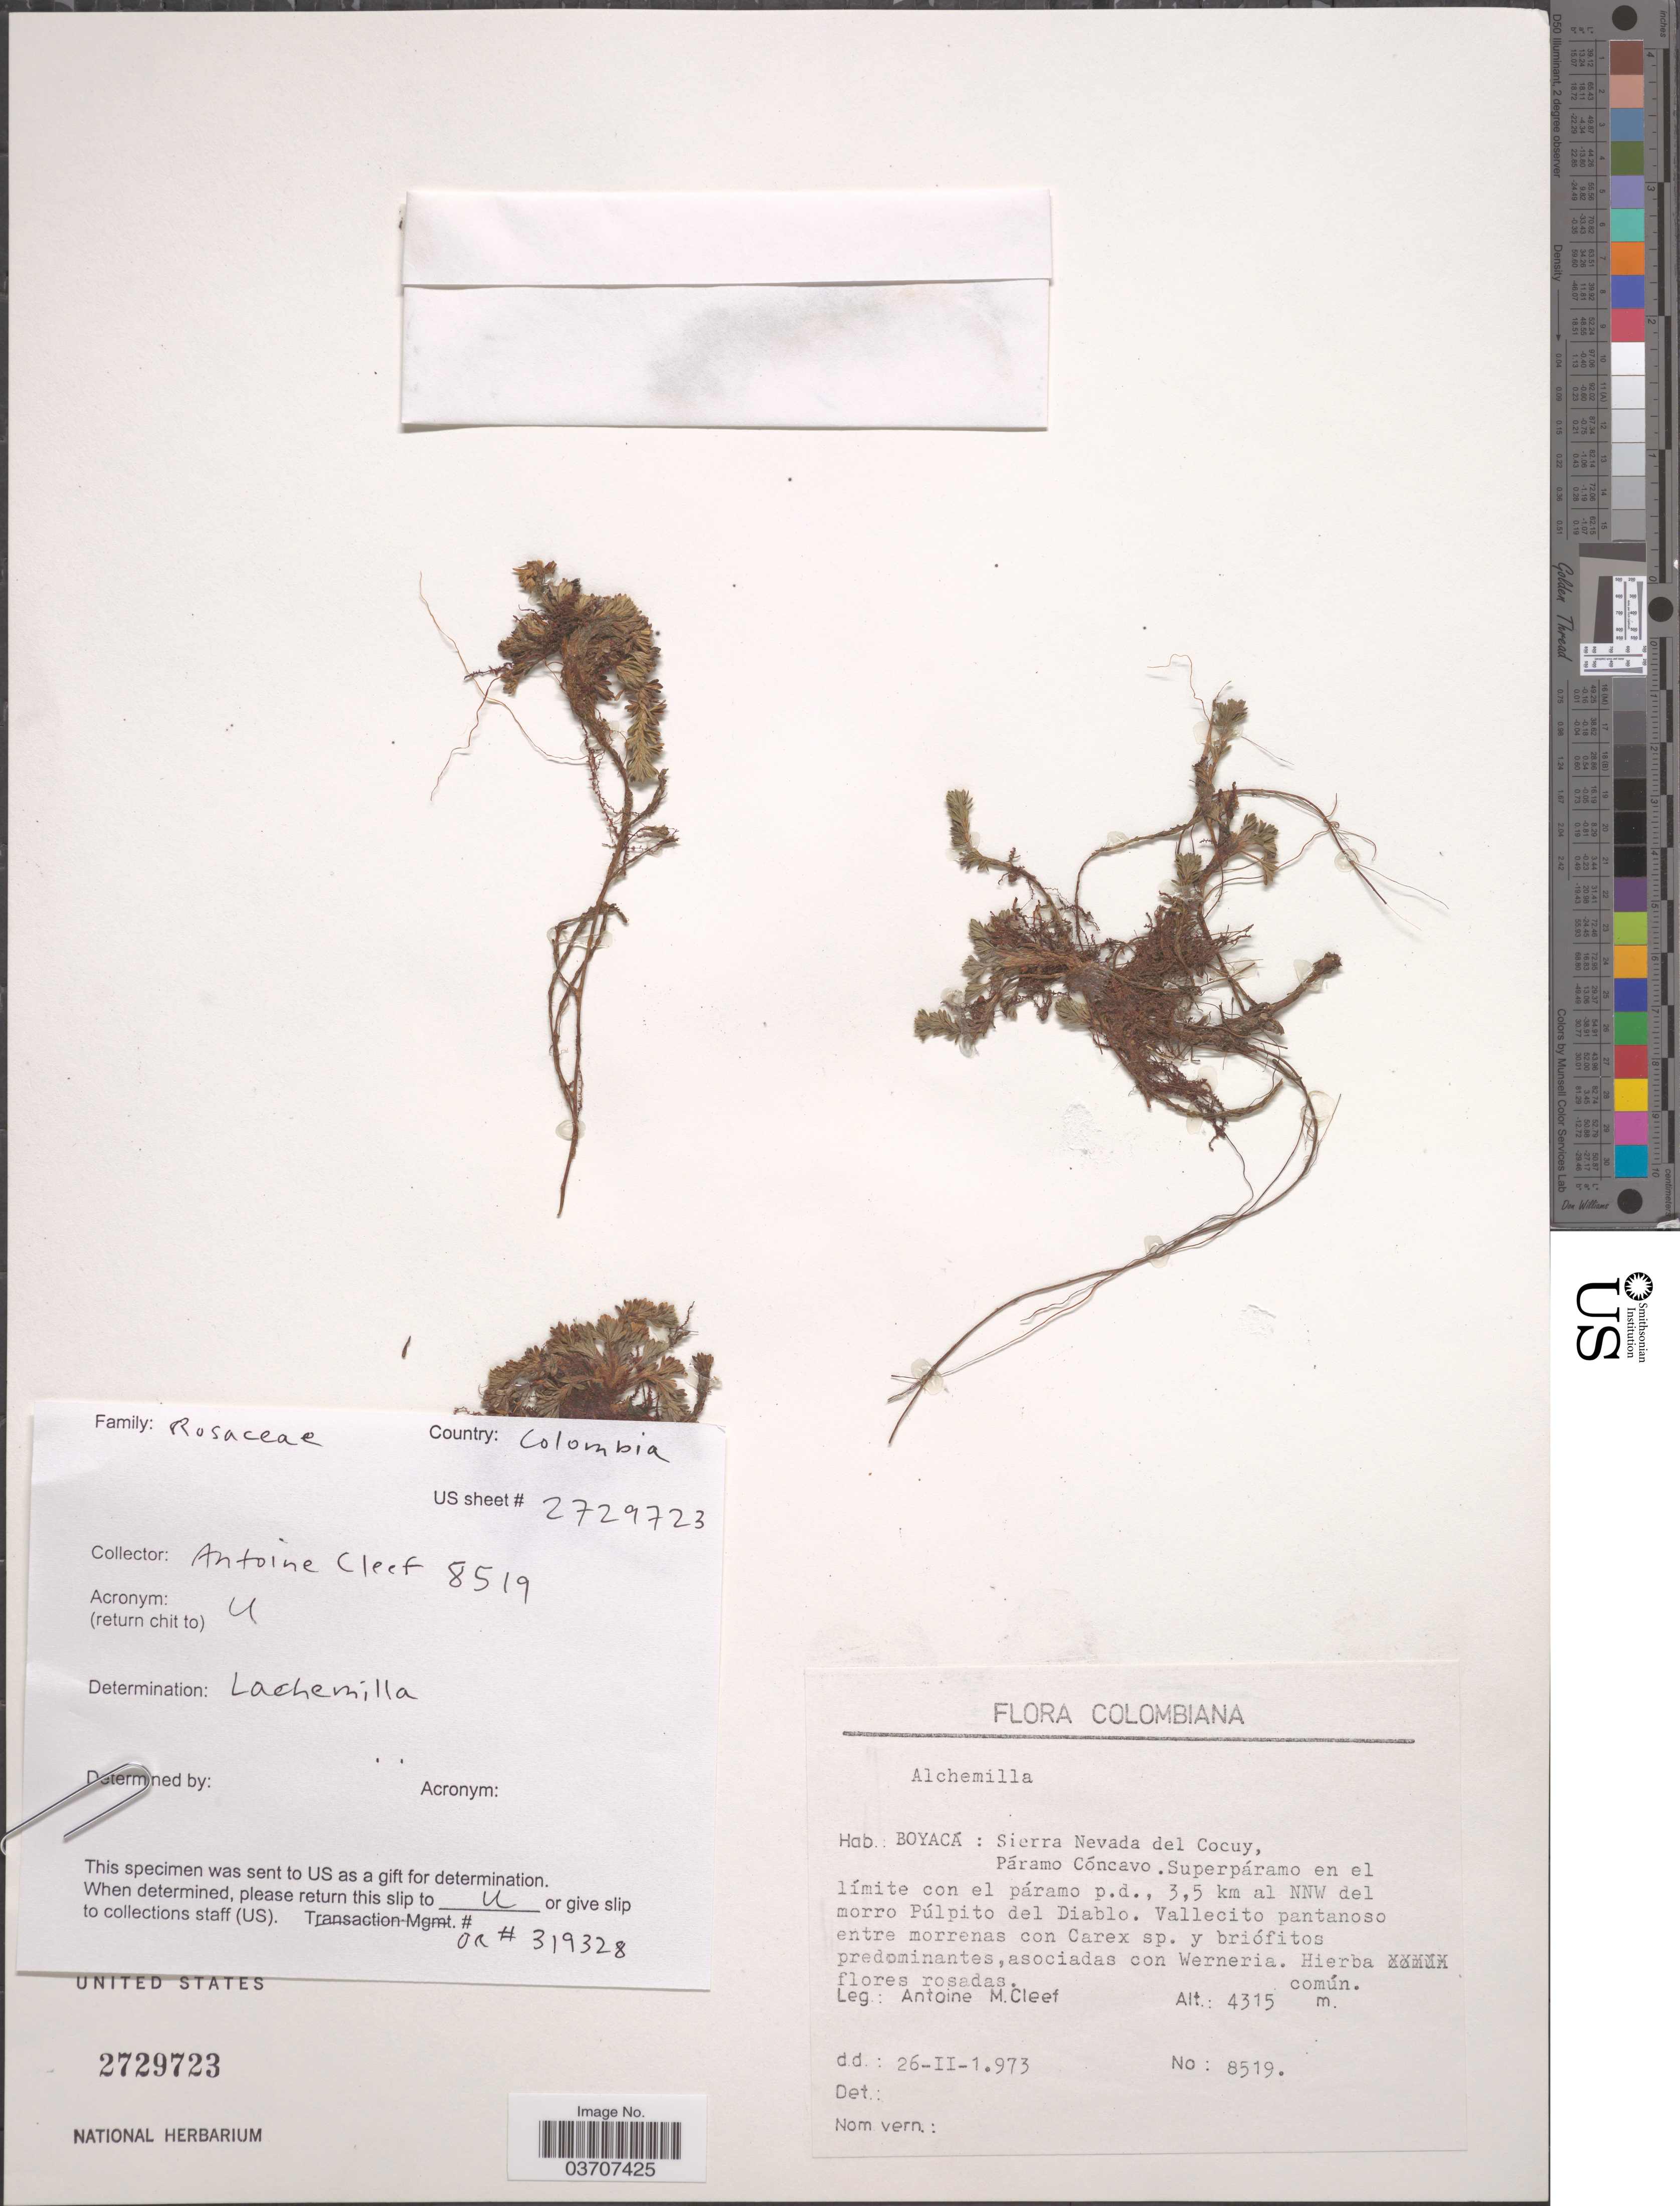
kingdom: Plantae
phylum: Tracheophyta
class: Magnoliopsida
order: Rosales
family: Rosaceae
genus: Lachemilla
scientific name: Lachemilla sp.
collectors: A. M. Cleef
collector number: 8519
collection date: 1973-02-26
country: Colombia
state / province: Boyacá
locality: Sierra Nevada del Cocuy, Páramo Cóncavo. Superpáramo en el límite con el páramo p.d., 3,5 km al NNW del morro Púlpito del Diablo.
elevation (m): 4315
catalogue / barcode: US 2729723